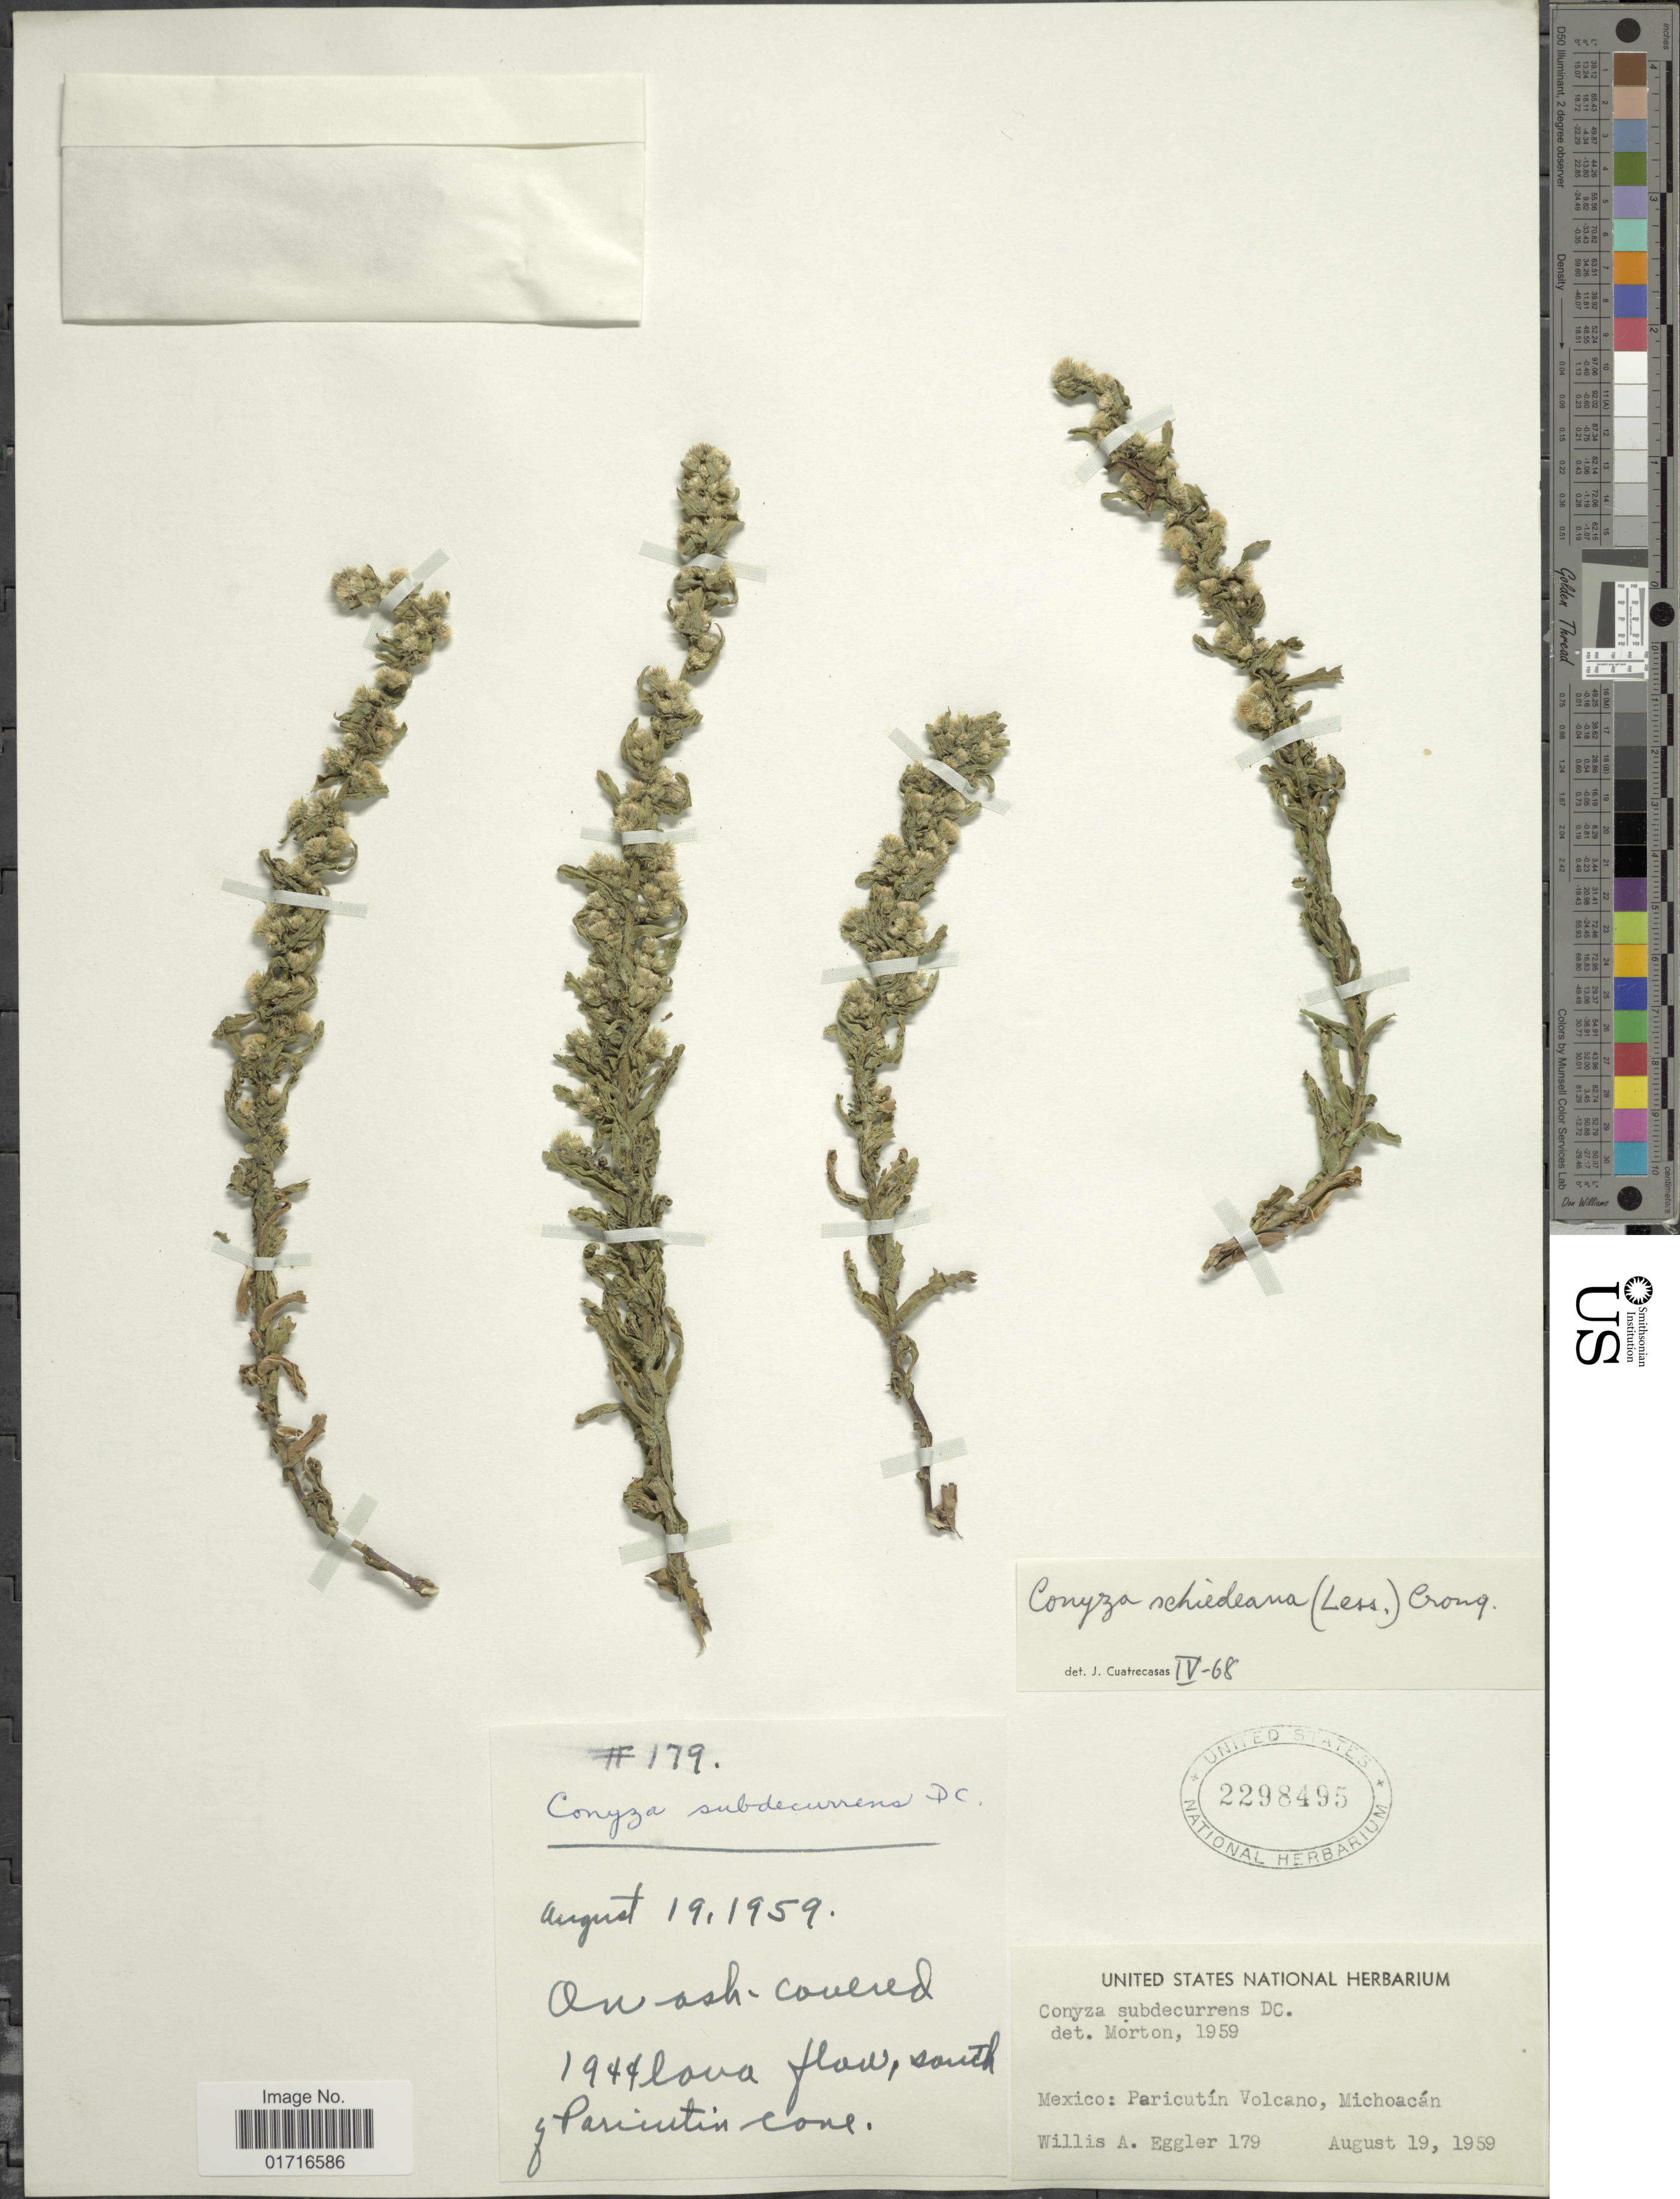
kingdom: Plantae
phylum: Tracheophyta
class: Magnoliopsida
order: Asterales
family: Asteraceae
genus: Conyza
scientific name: Conyza schiedeana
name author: (Less.) Cronq.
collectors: W. A. Eggler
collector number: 179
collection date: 1959-08-19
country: Mexico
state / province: Michoacán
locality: Paricutin Volcano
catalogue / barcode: US 2298495